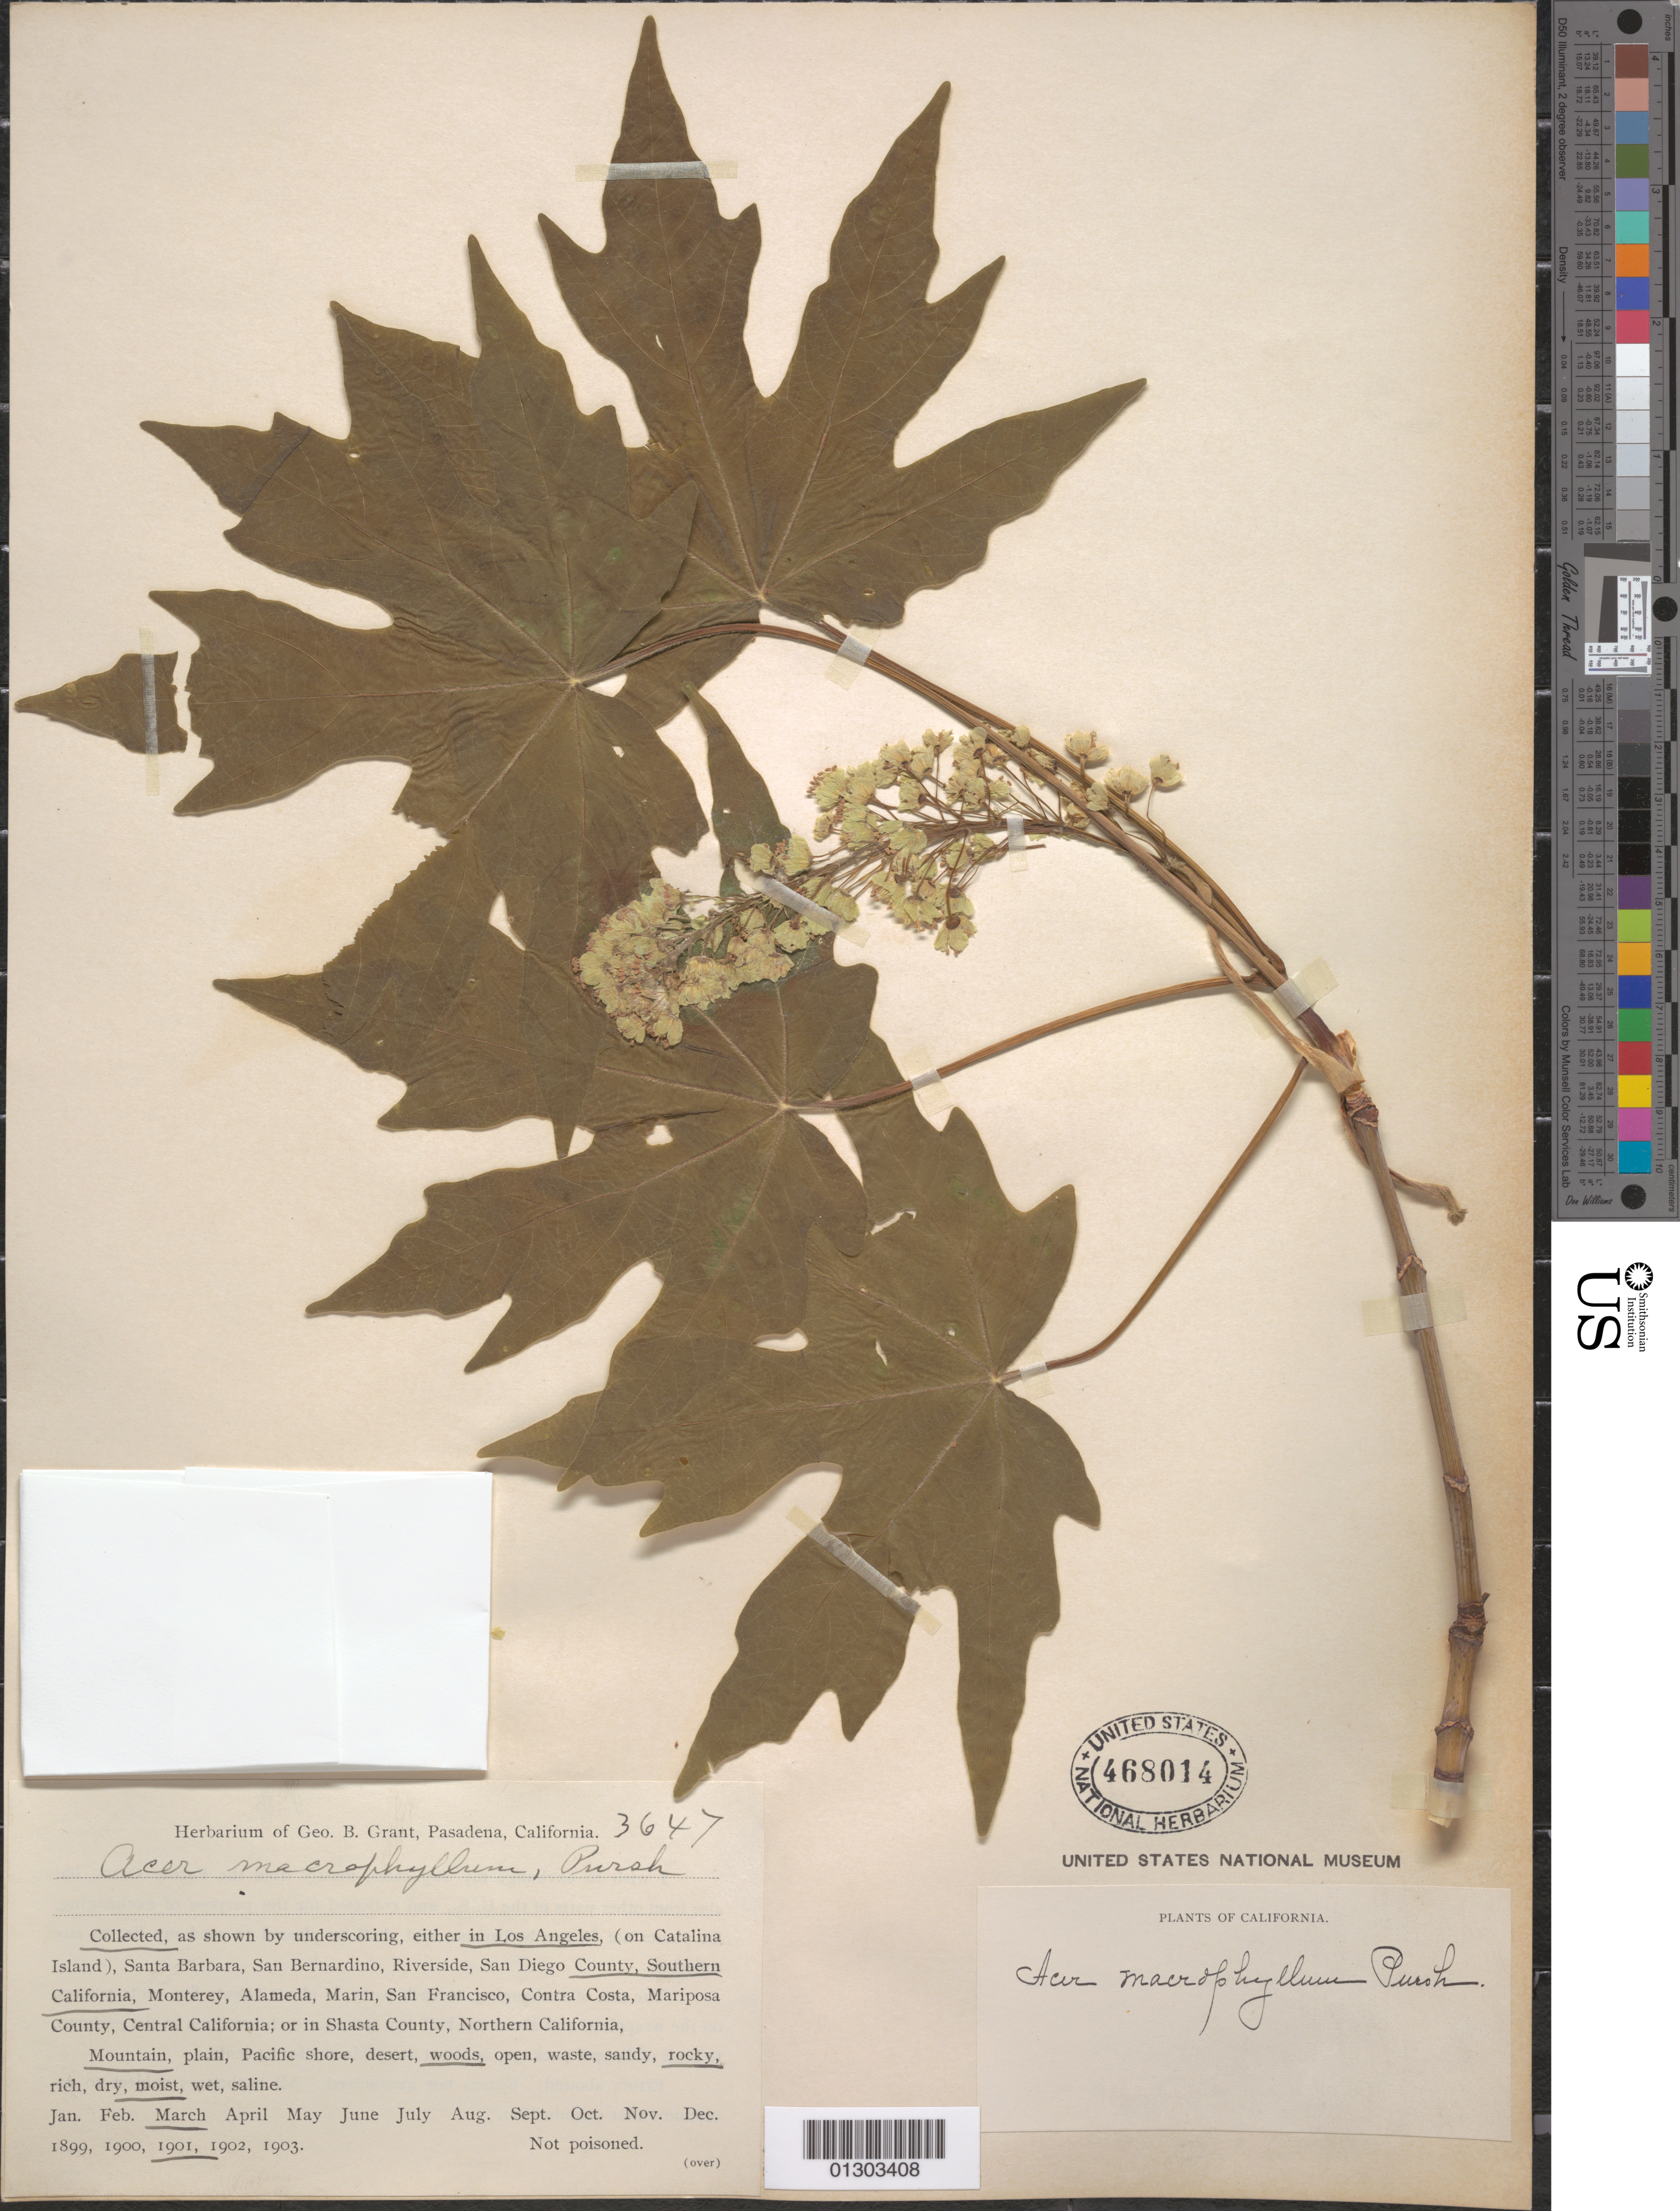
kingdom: Plantae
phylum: Tracheophyta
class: Magnoliopsida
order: Sapindales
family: Sapindaceae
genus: Acer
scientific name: Acer macrophyllum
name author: Pursh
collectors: G. Grant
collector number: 3647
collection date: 1901-03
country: United States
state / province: California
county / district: Los Angeles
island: Catalina I.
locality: Los Angeles County, Catalina I.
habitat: Mountain, woods, rocky, moist.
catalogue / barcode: US 468014